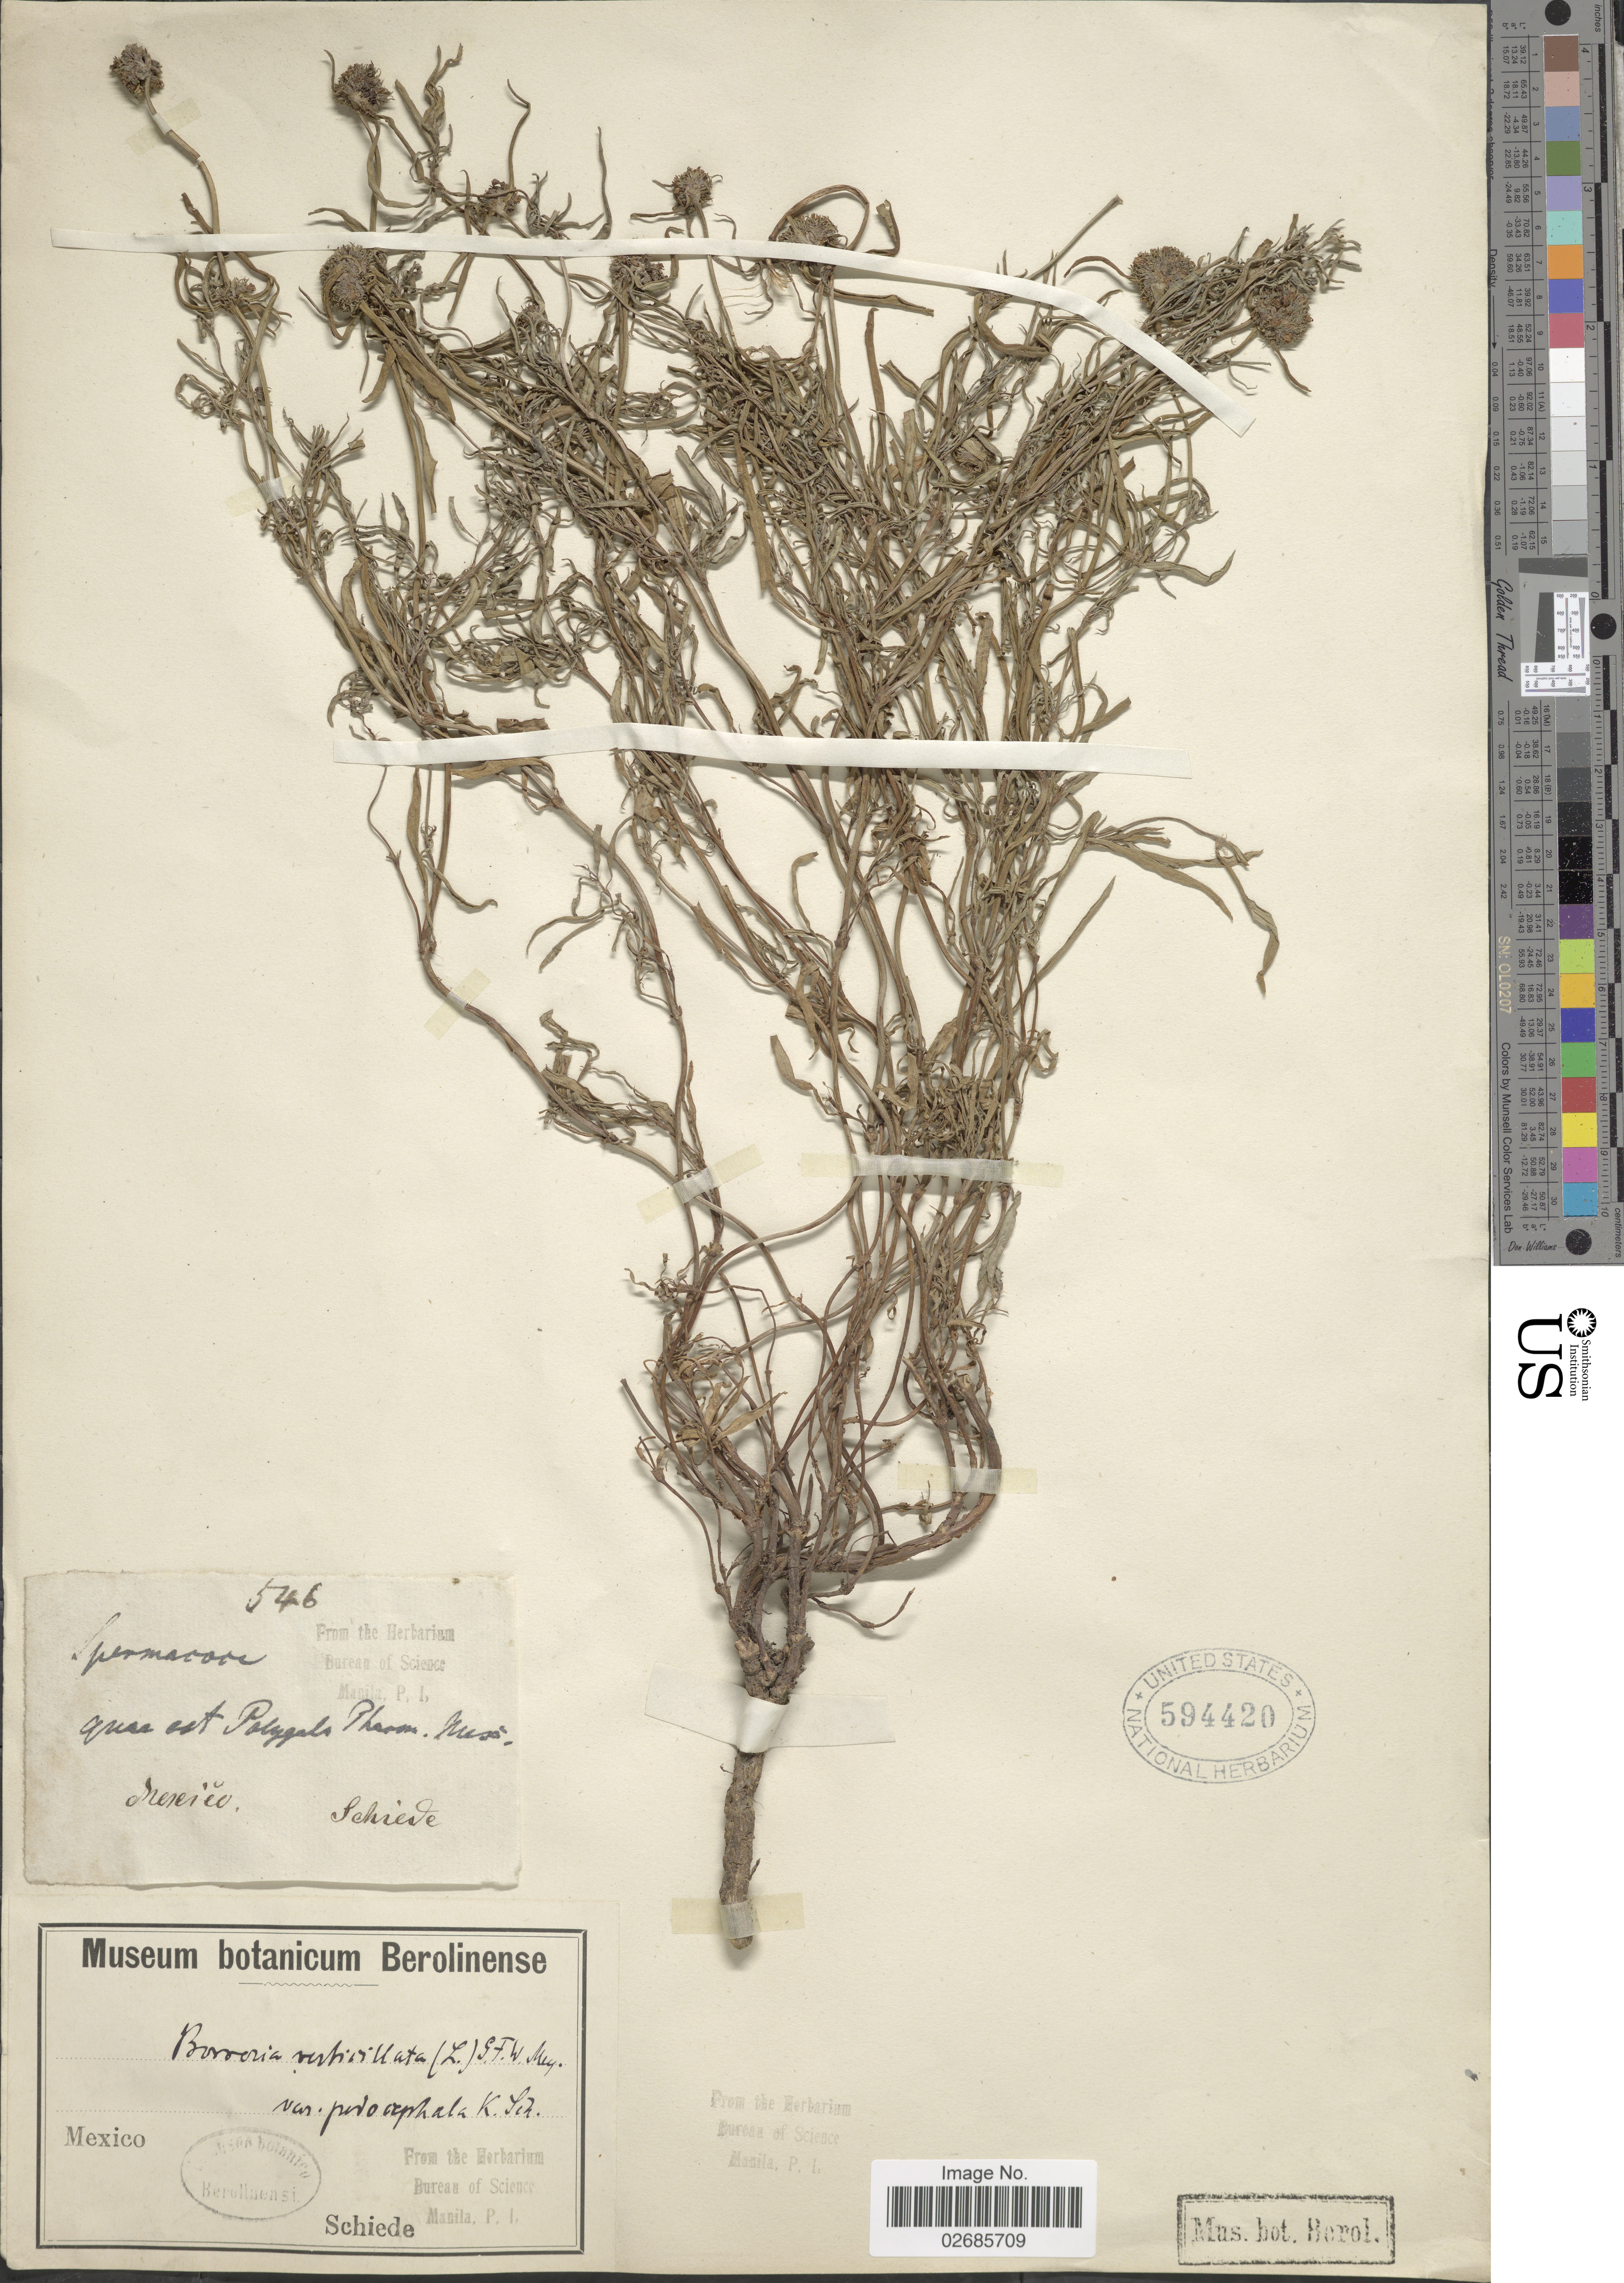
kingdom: Plantae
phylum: Tracheophyta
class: Magnoliopsida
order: Gentianales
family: Rubiaceae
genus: Borreria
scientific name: Borreria verticillata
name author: (L.) G. Mey.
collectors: Schiede, --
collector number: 546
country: Mexico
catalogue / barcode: US 594420